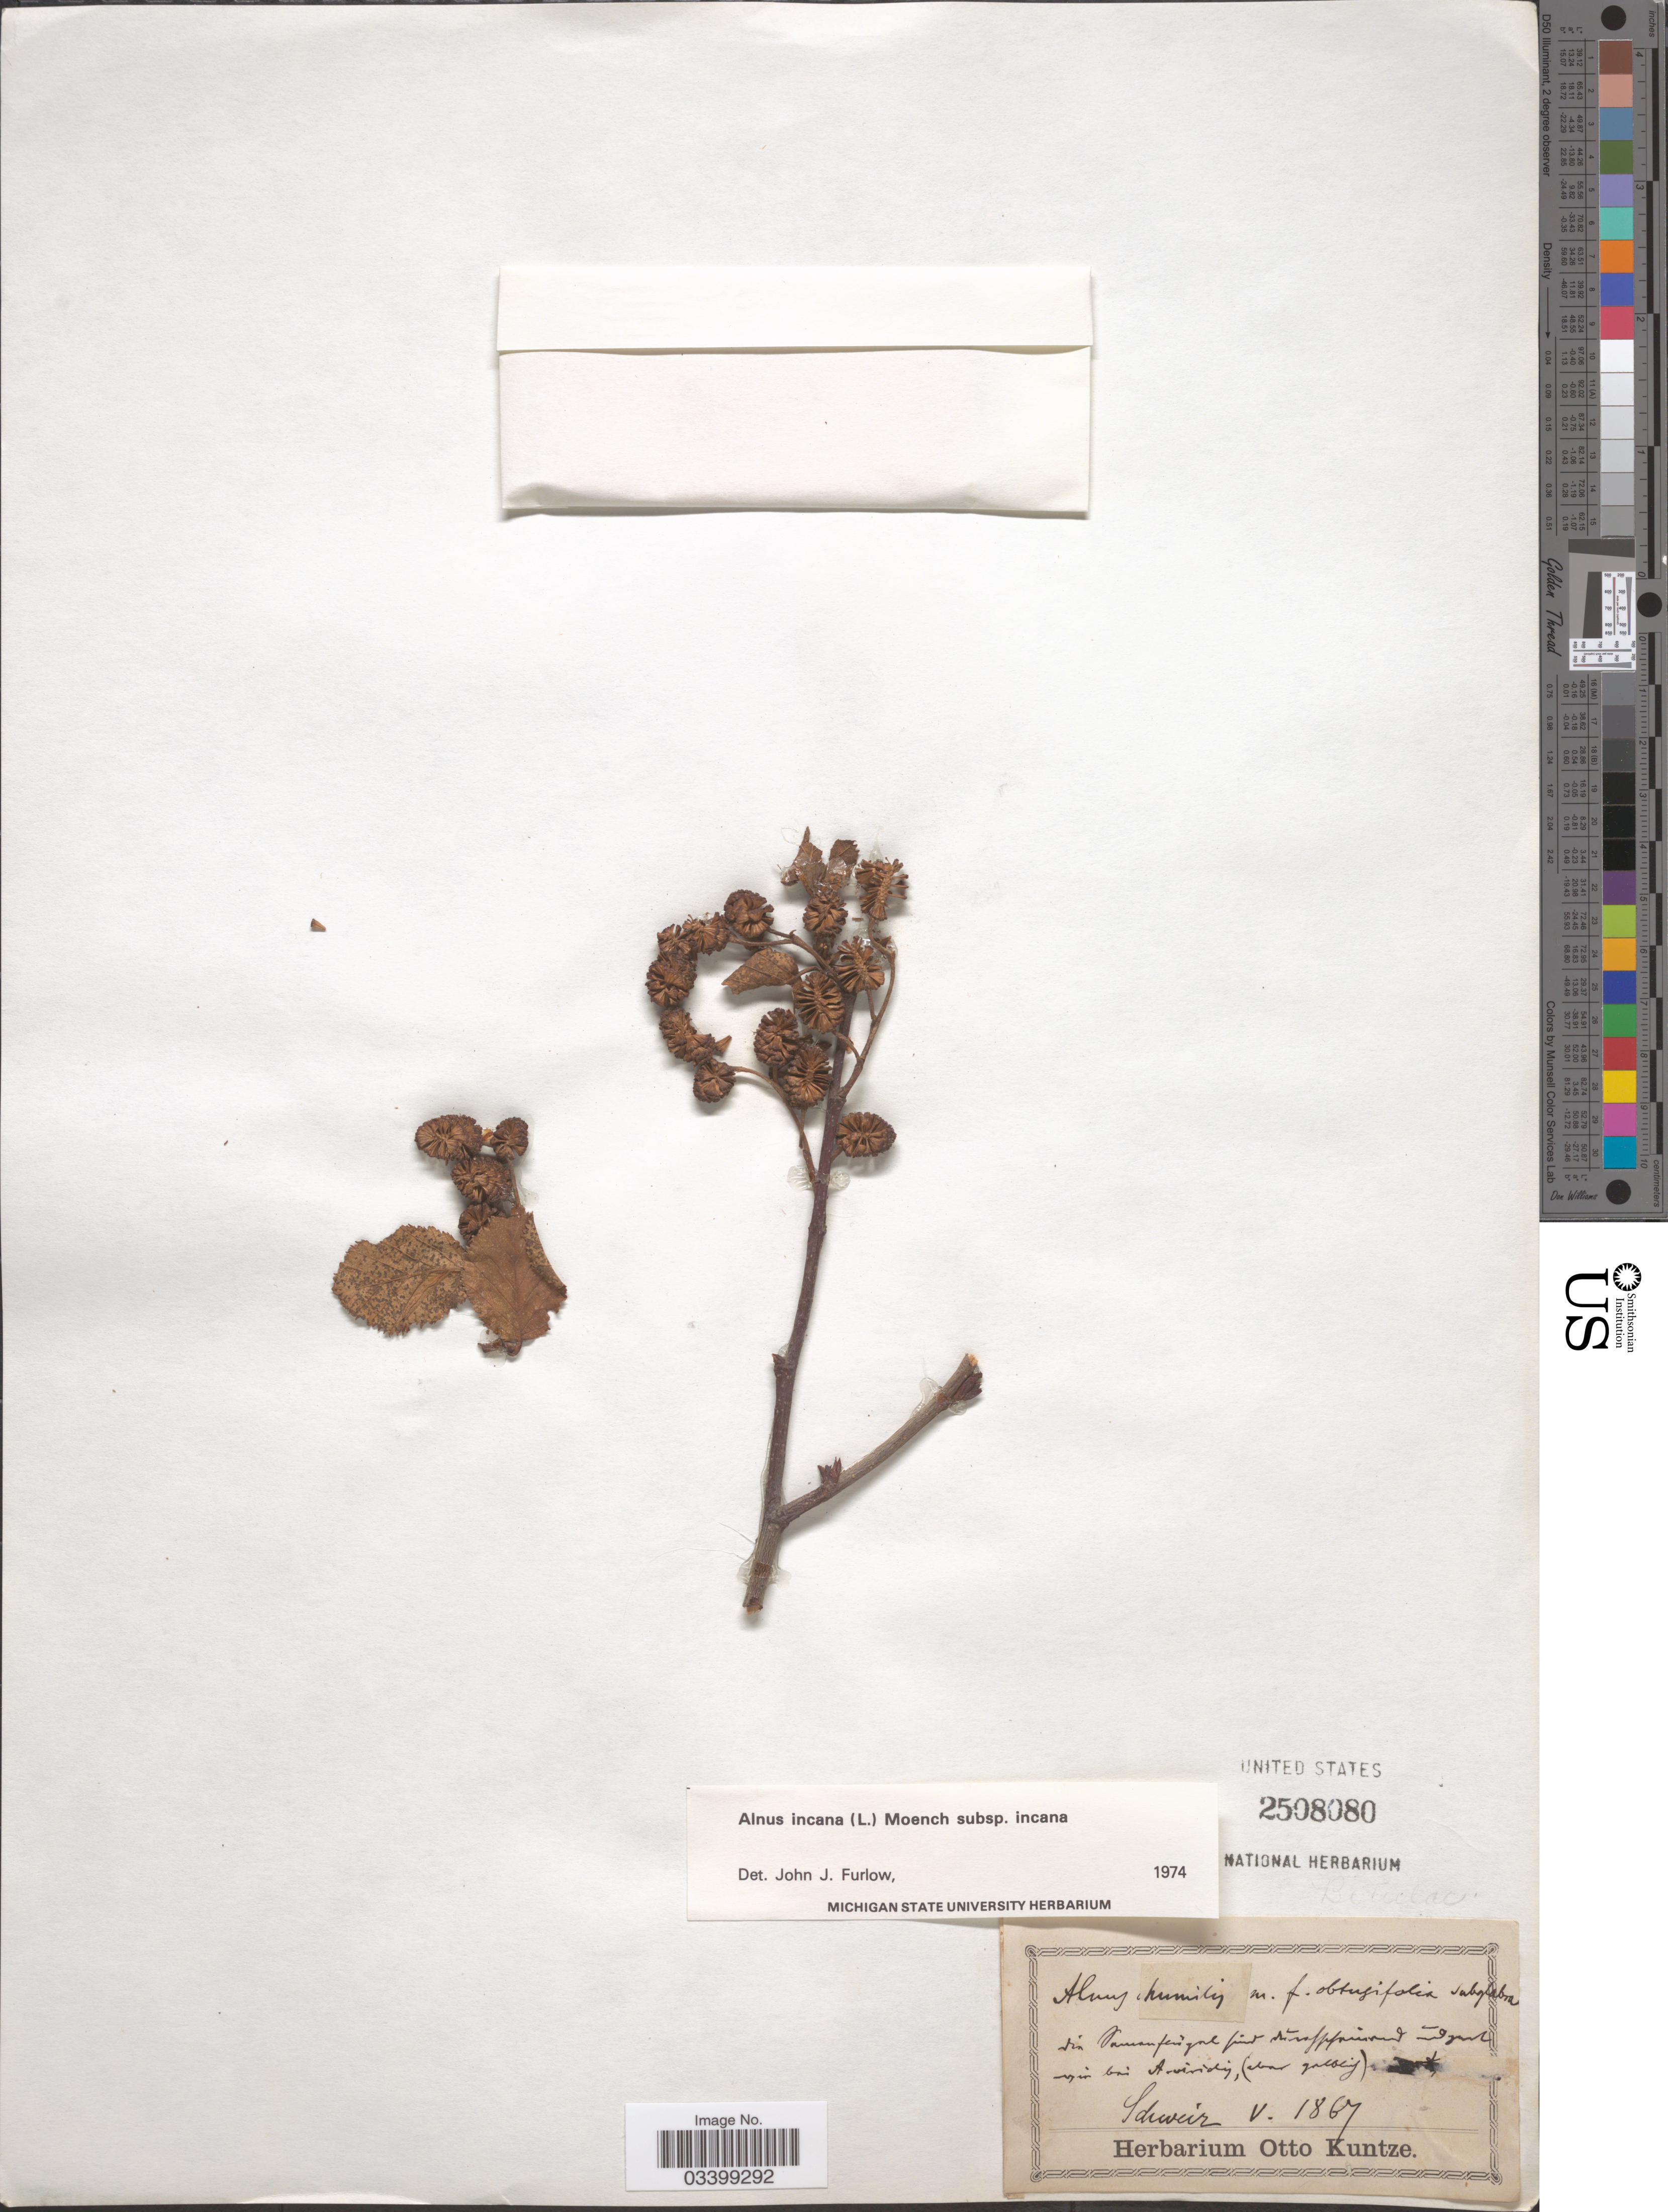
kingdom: Plantae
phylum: Tracheophyta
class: Magnoliopsida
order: Fagales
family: Betulaceae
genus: Alnus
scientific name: Alnus incana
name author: (L.) Moench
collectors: ex herb. Otto Kuntze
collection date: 1867-05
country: Switzerland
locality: Schweiz.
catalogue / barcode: US 2508080